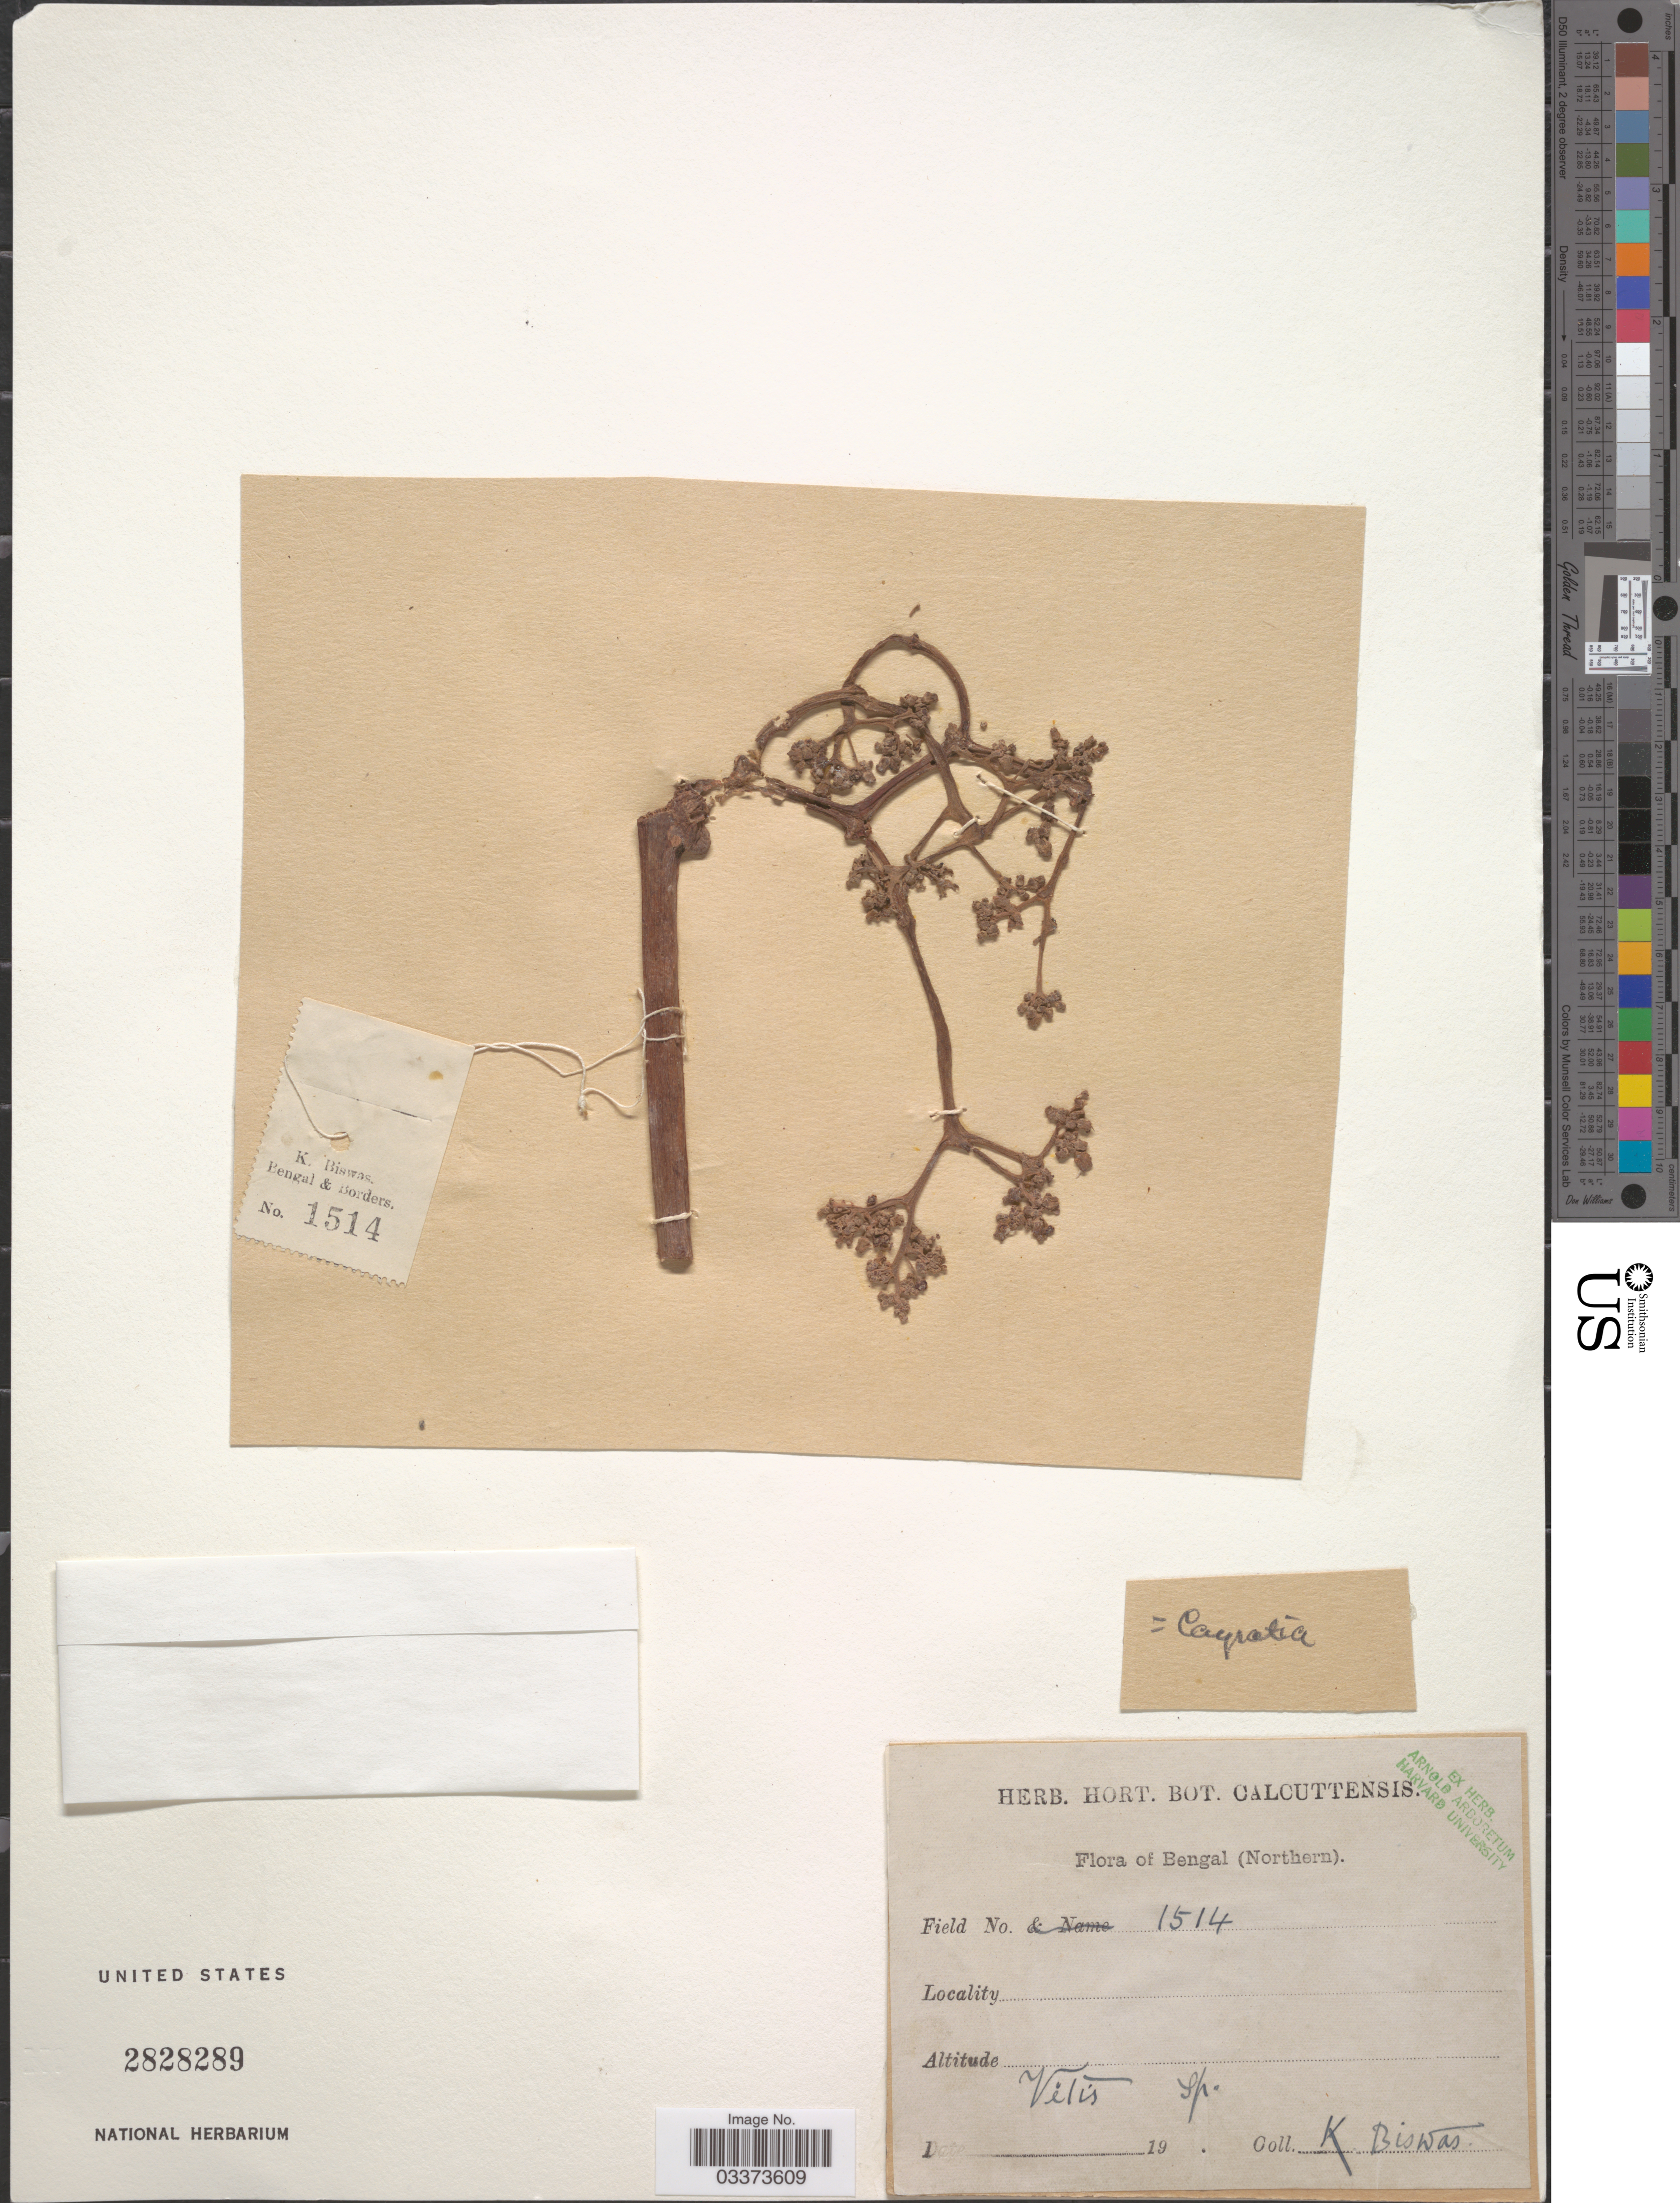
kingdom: Plantae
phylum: Tracheophyta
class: Magnoliopsida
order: Vitales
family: Vitaceae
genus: Cayratia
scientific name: Cayratia sp.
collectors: K. Biswas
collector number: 1514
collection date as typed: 19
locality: Bengal (Northern).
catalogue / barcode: US 2828289